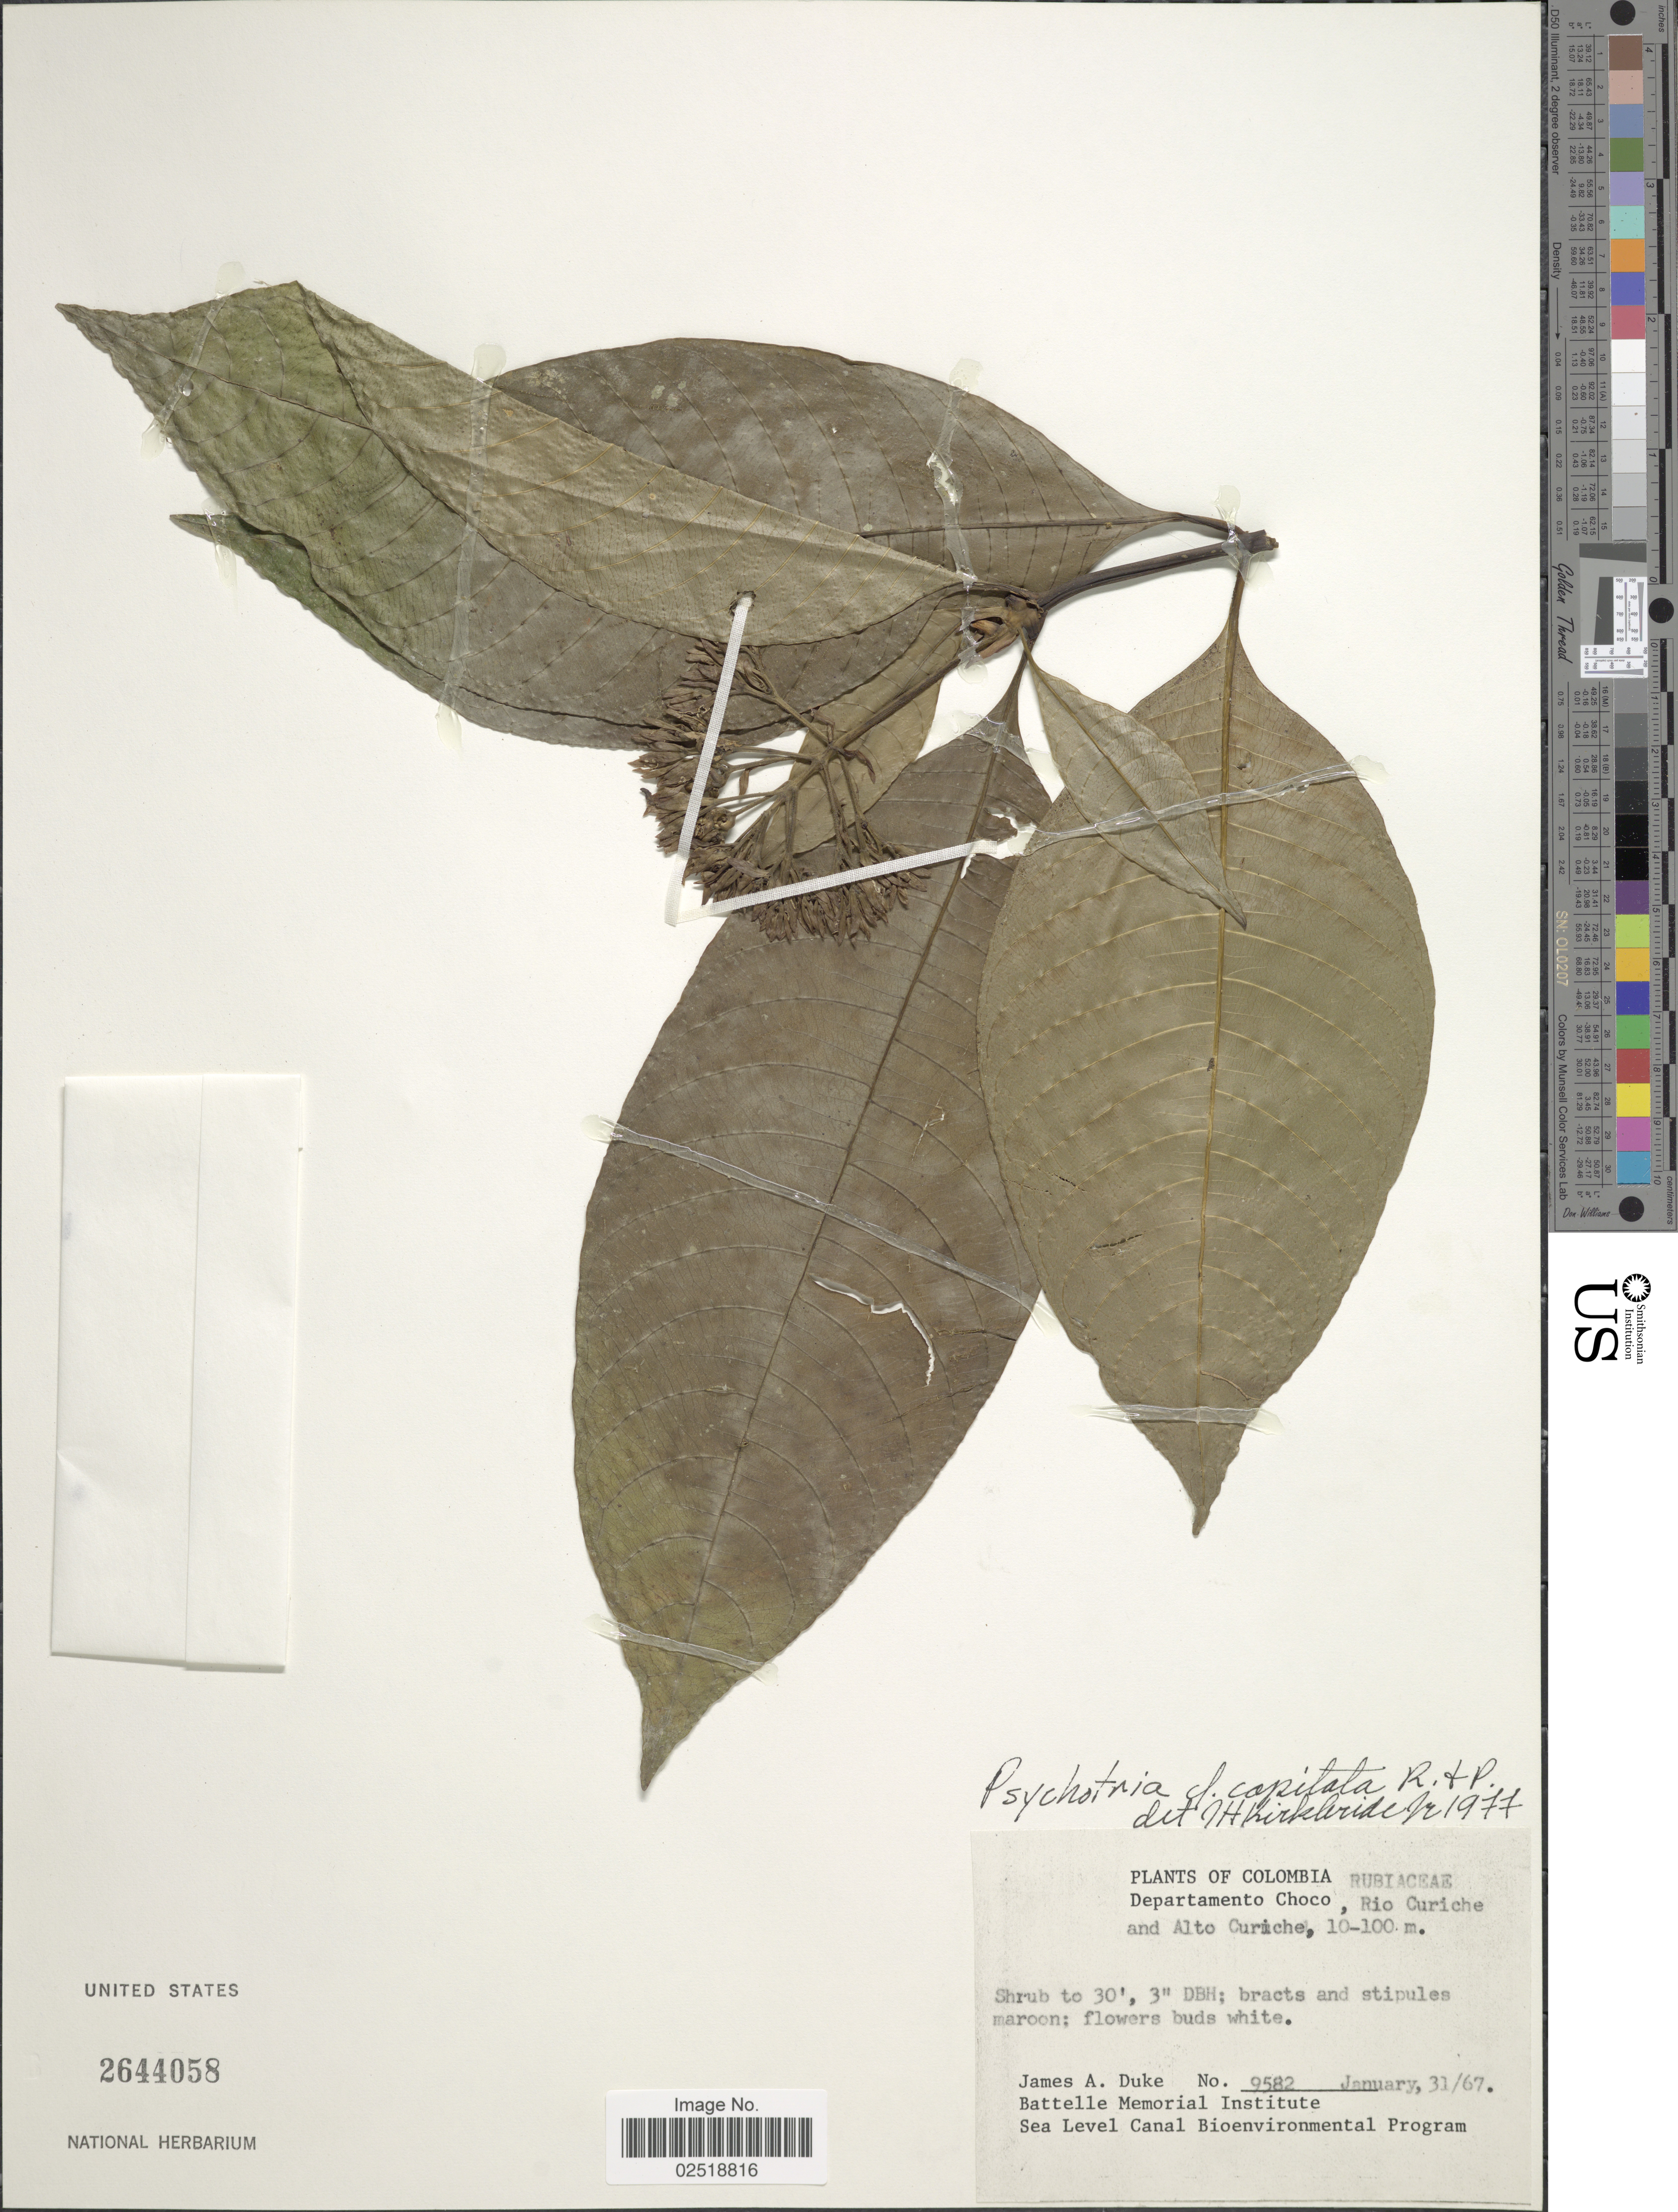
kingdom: Plantae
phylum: Tracheophyta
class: Magnoliopsida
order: Gentianales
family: Rubiaceae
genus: Psychotria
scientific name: Psychotria capitata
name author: Ruiz & Pav.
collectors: J. A. Duke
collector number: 9582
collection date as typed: Transcribed d/m/y: 31/1/67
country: Colombia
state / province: Chocó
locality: Department Choco, Rio Curiche and Alto Curiche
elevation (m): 10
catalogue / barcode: US 2644058